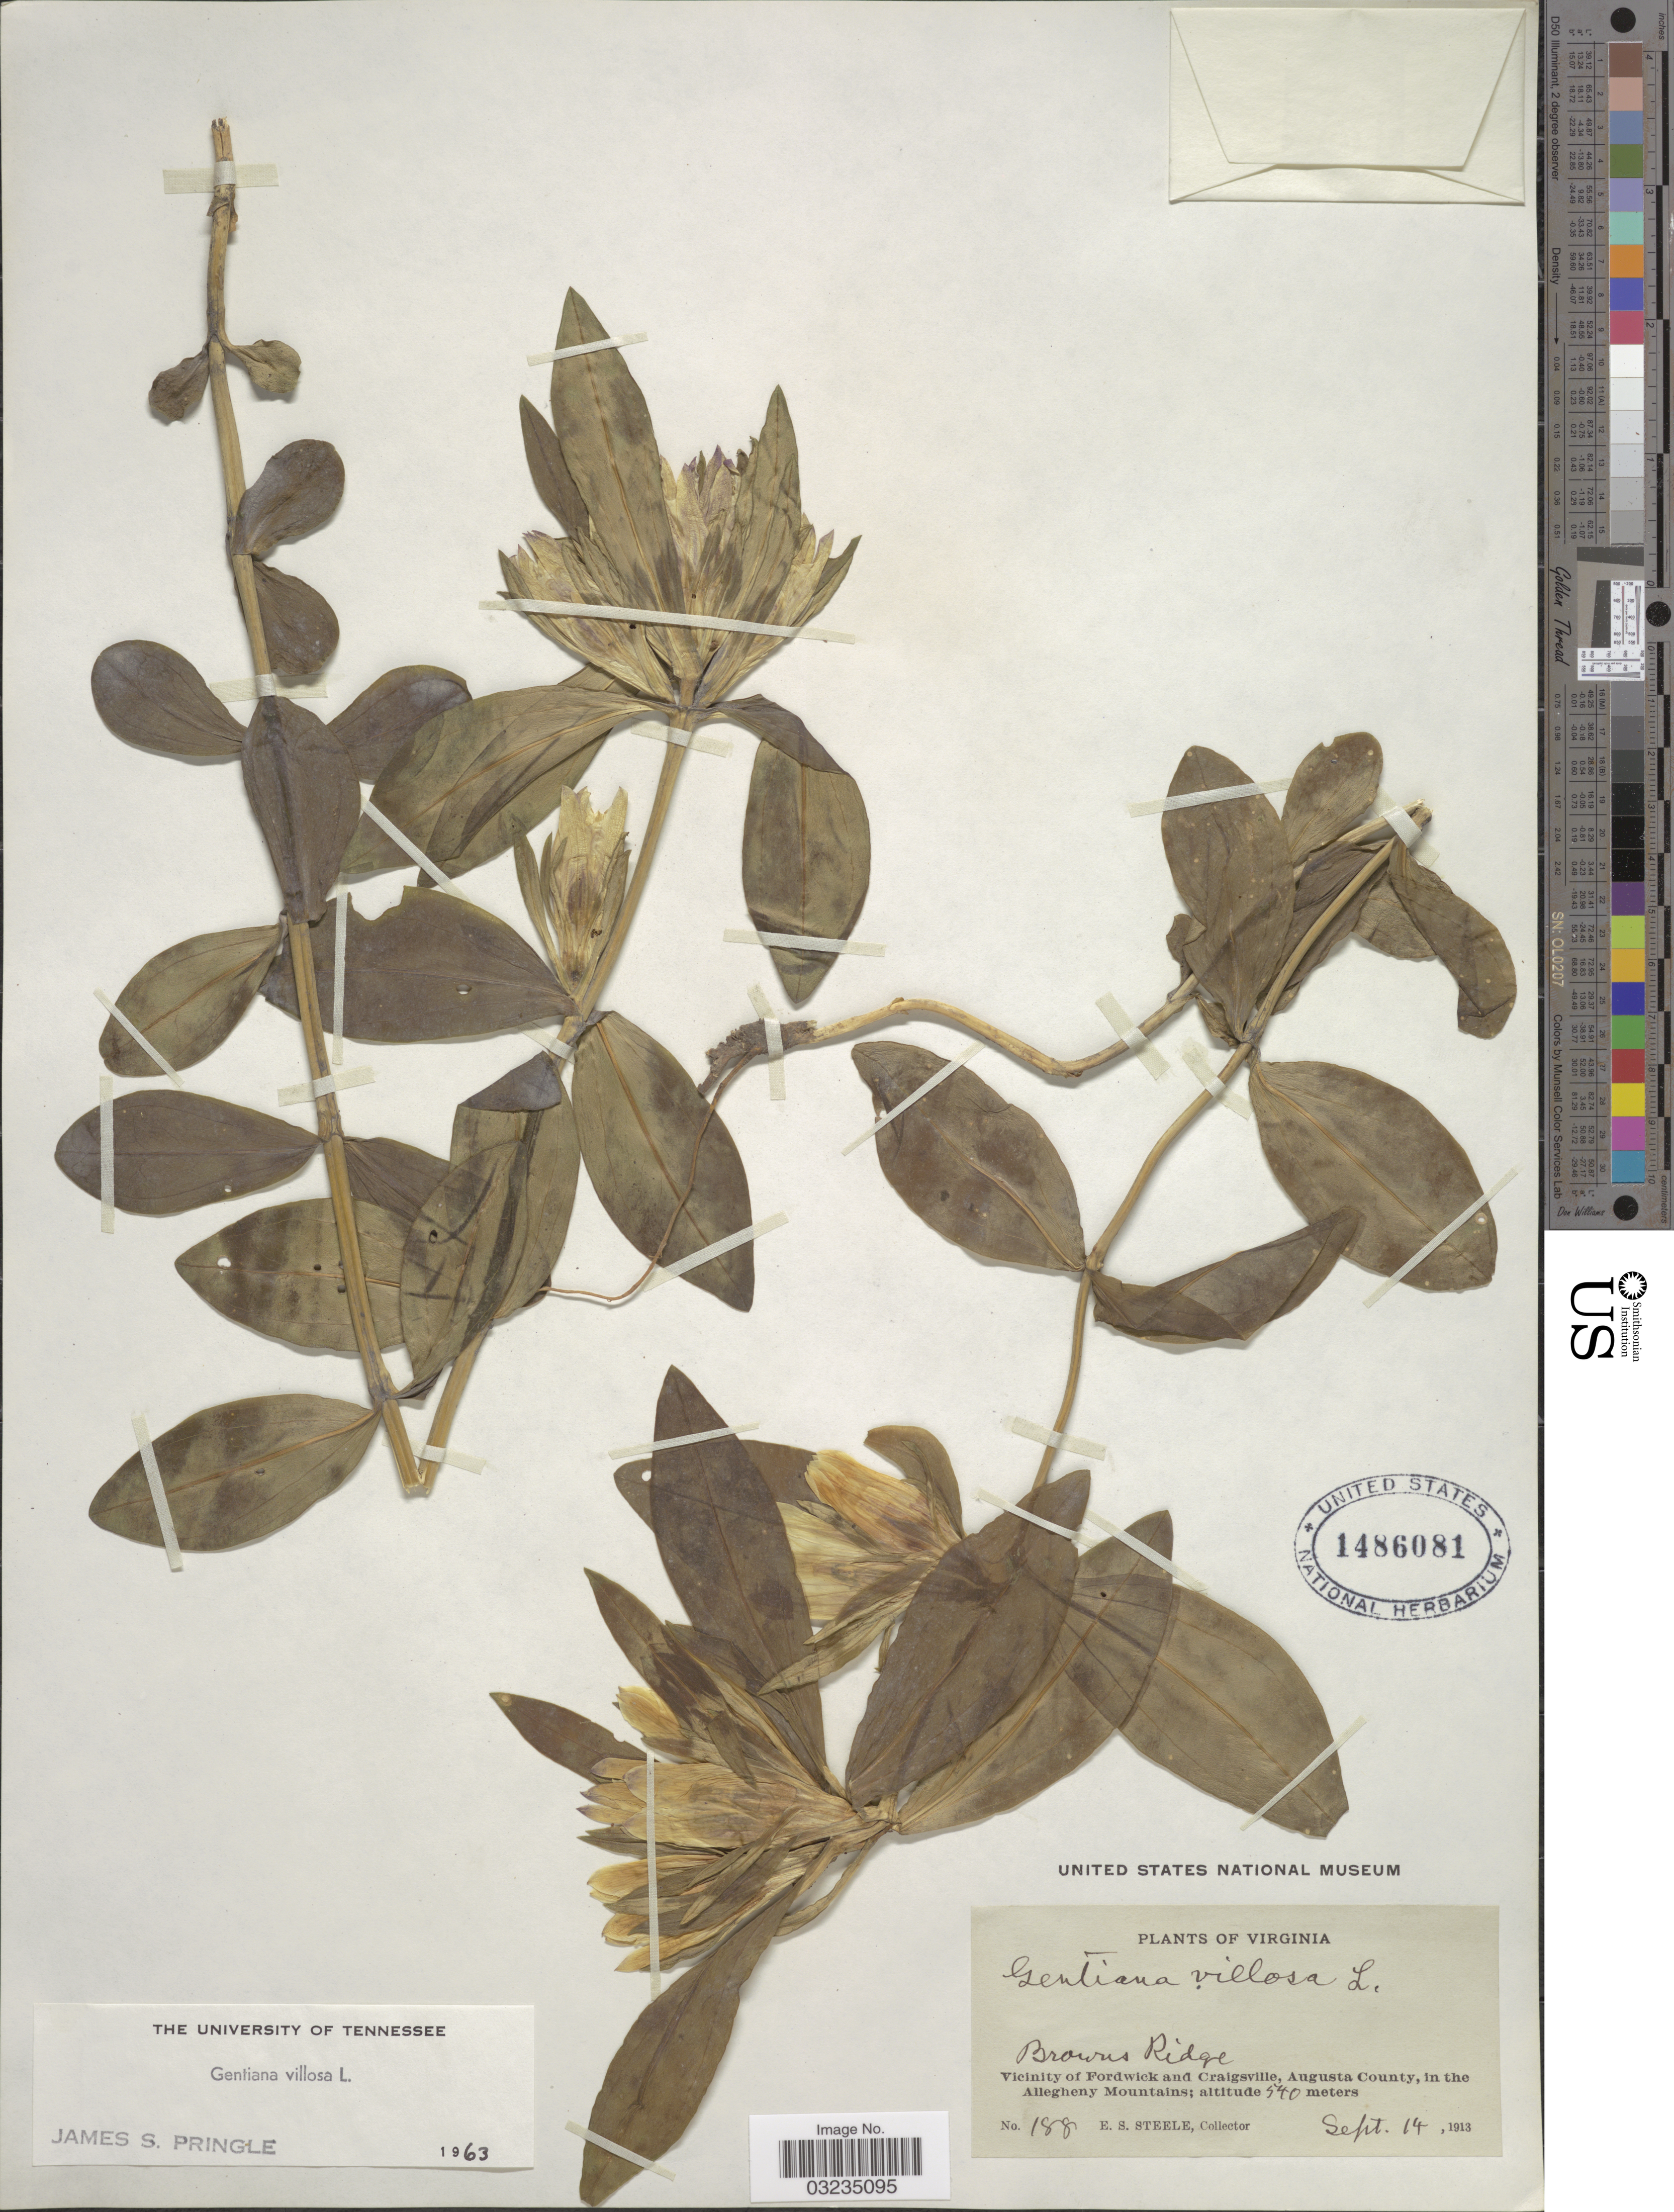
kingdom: Plantae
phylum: Tracheophyta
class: Magnoliopsida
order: Gentianales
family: Gentianaceae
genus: Gentiana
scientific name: Gentiana villosa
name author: L.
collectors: E. Steele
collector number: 188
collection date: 1913-09-14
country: United States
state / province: Virginia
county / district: Augusta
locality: Browns Ridge. Vicinity of Fordwick and Craigsville, Augusta County, in the Allegheny Mountains.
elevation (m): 540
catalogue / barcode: US 1486081